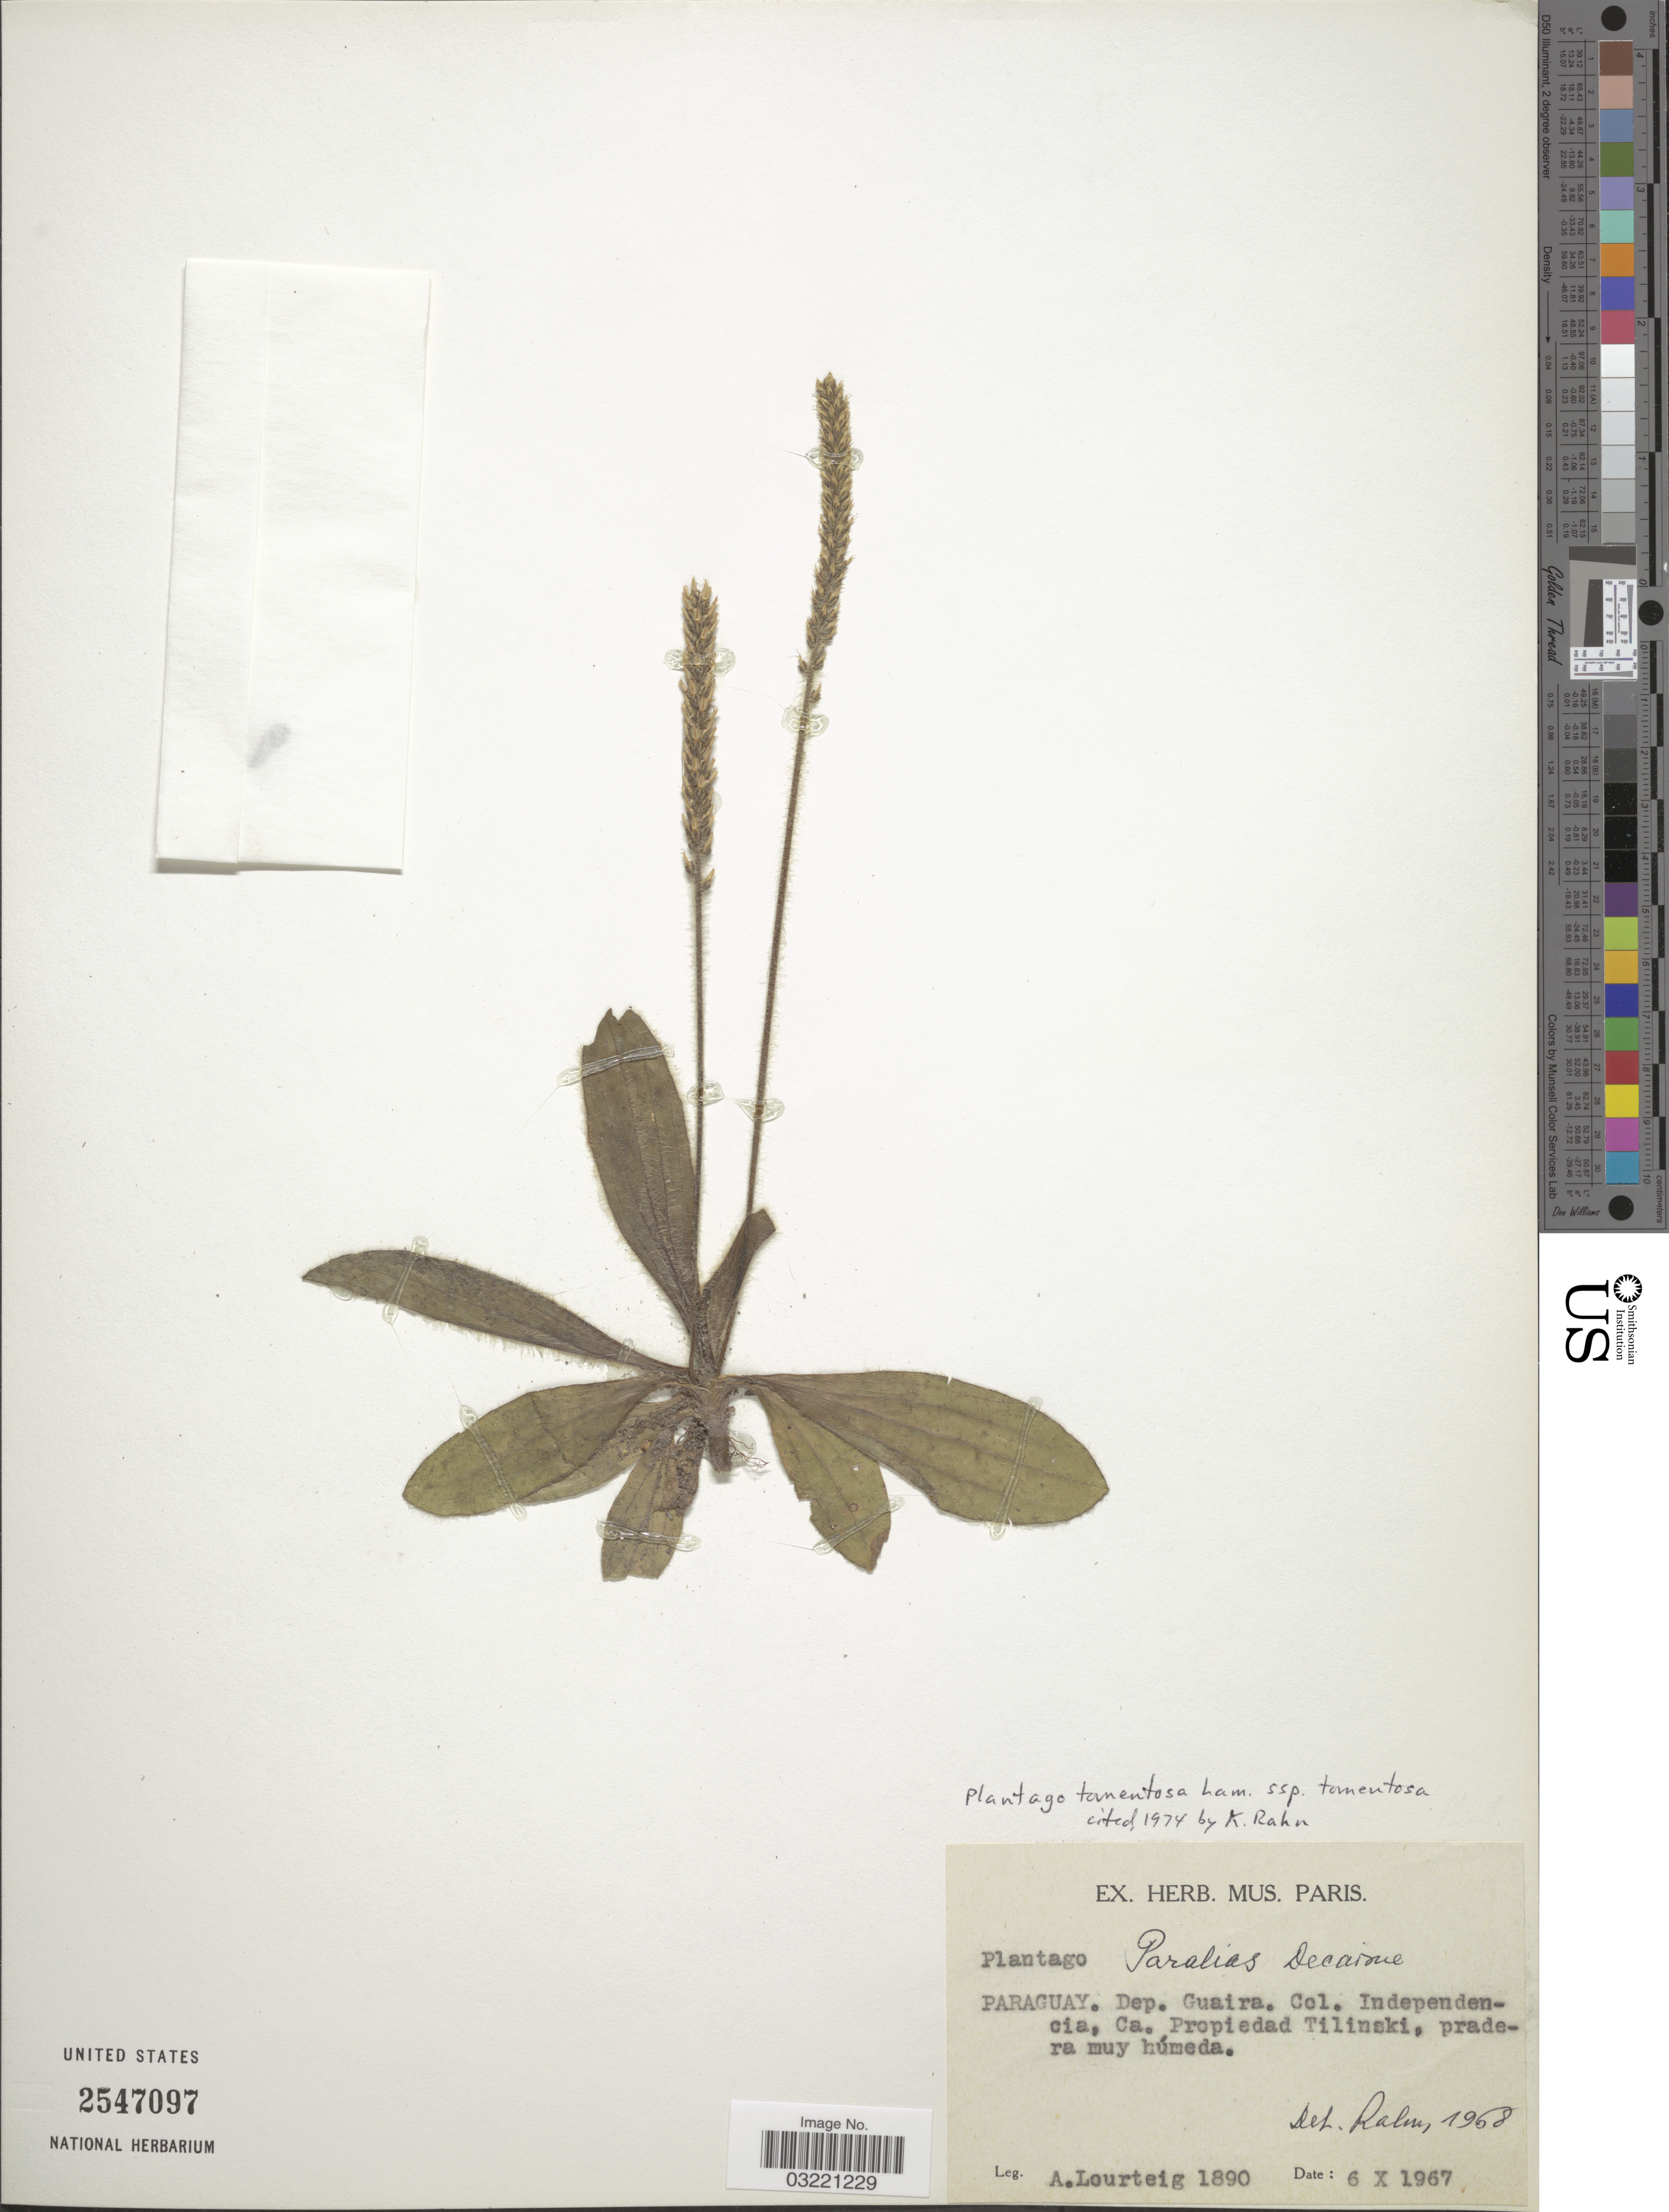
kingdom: Plantae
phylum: Tracheophyta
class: Magnoliopsida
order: Lamiales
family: Plantaginaceae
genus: Plantago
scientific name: Plantago tomentosa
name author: Lam.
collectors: A. Lourteig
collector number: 1890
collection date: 1967-10-06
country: Paraguay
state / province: Guaira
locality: Dep. Guaira. Col. Independencia, Ca. Propiedad Tilinski, pradera muy húmeda.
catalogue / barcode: US 2547097